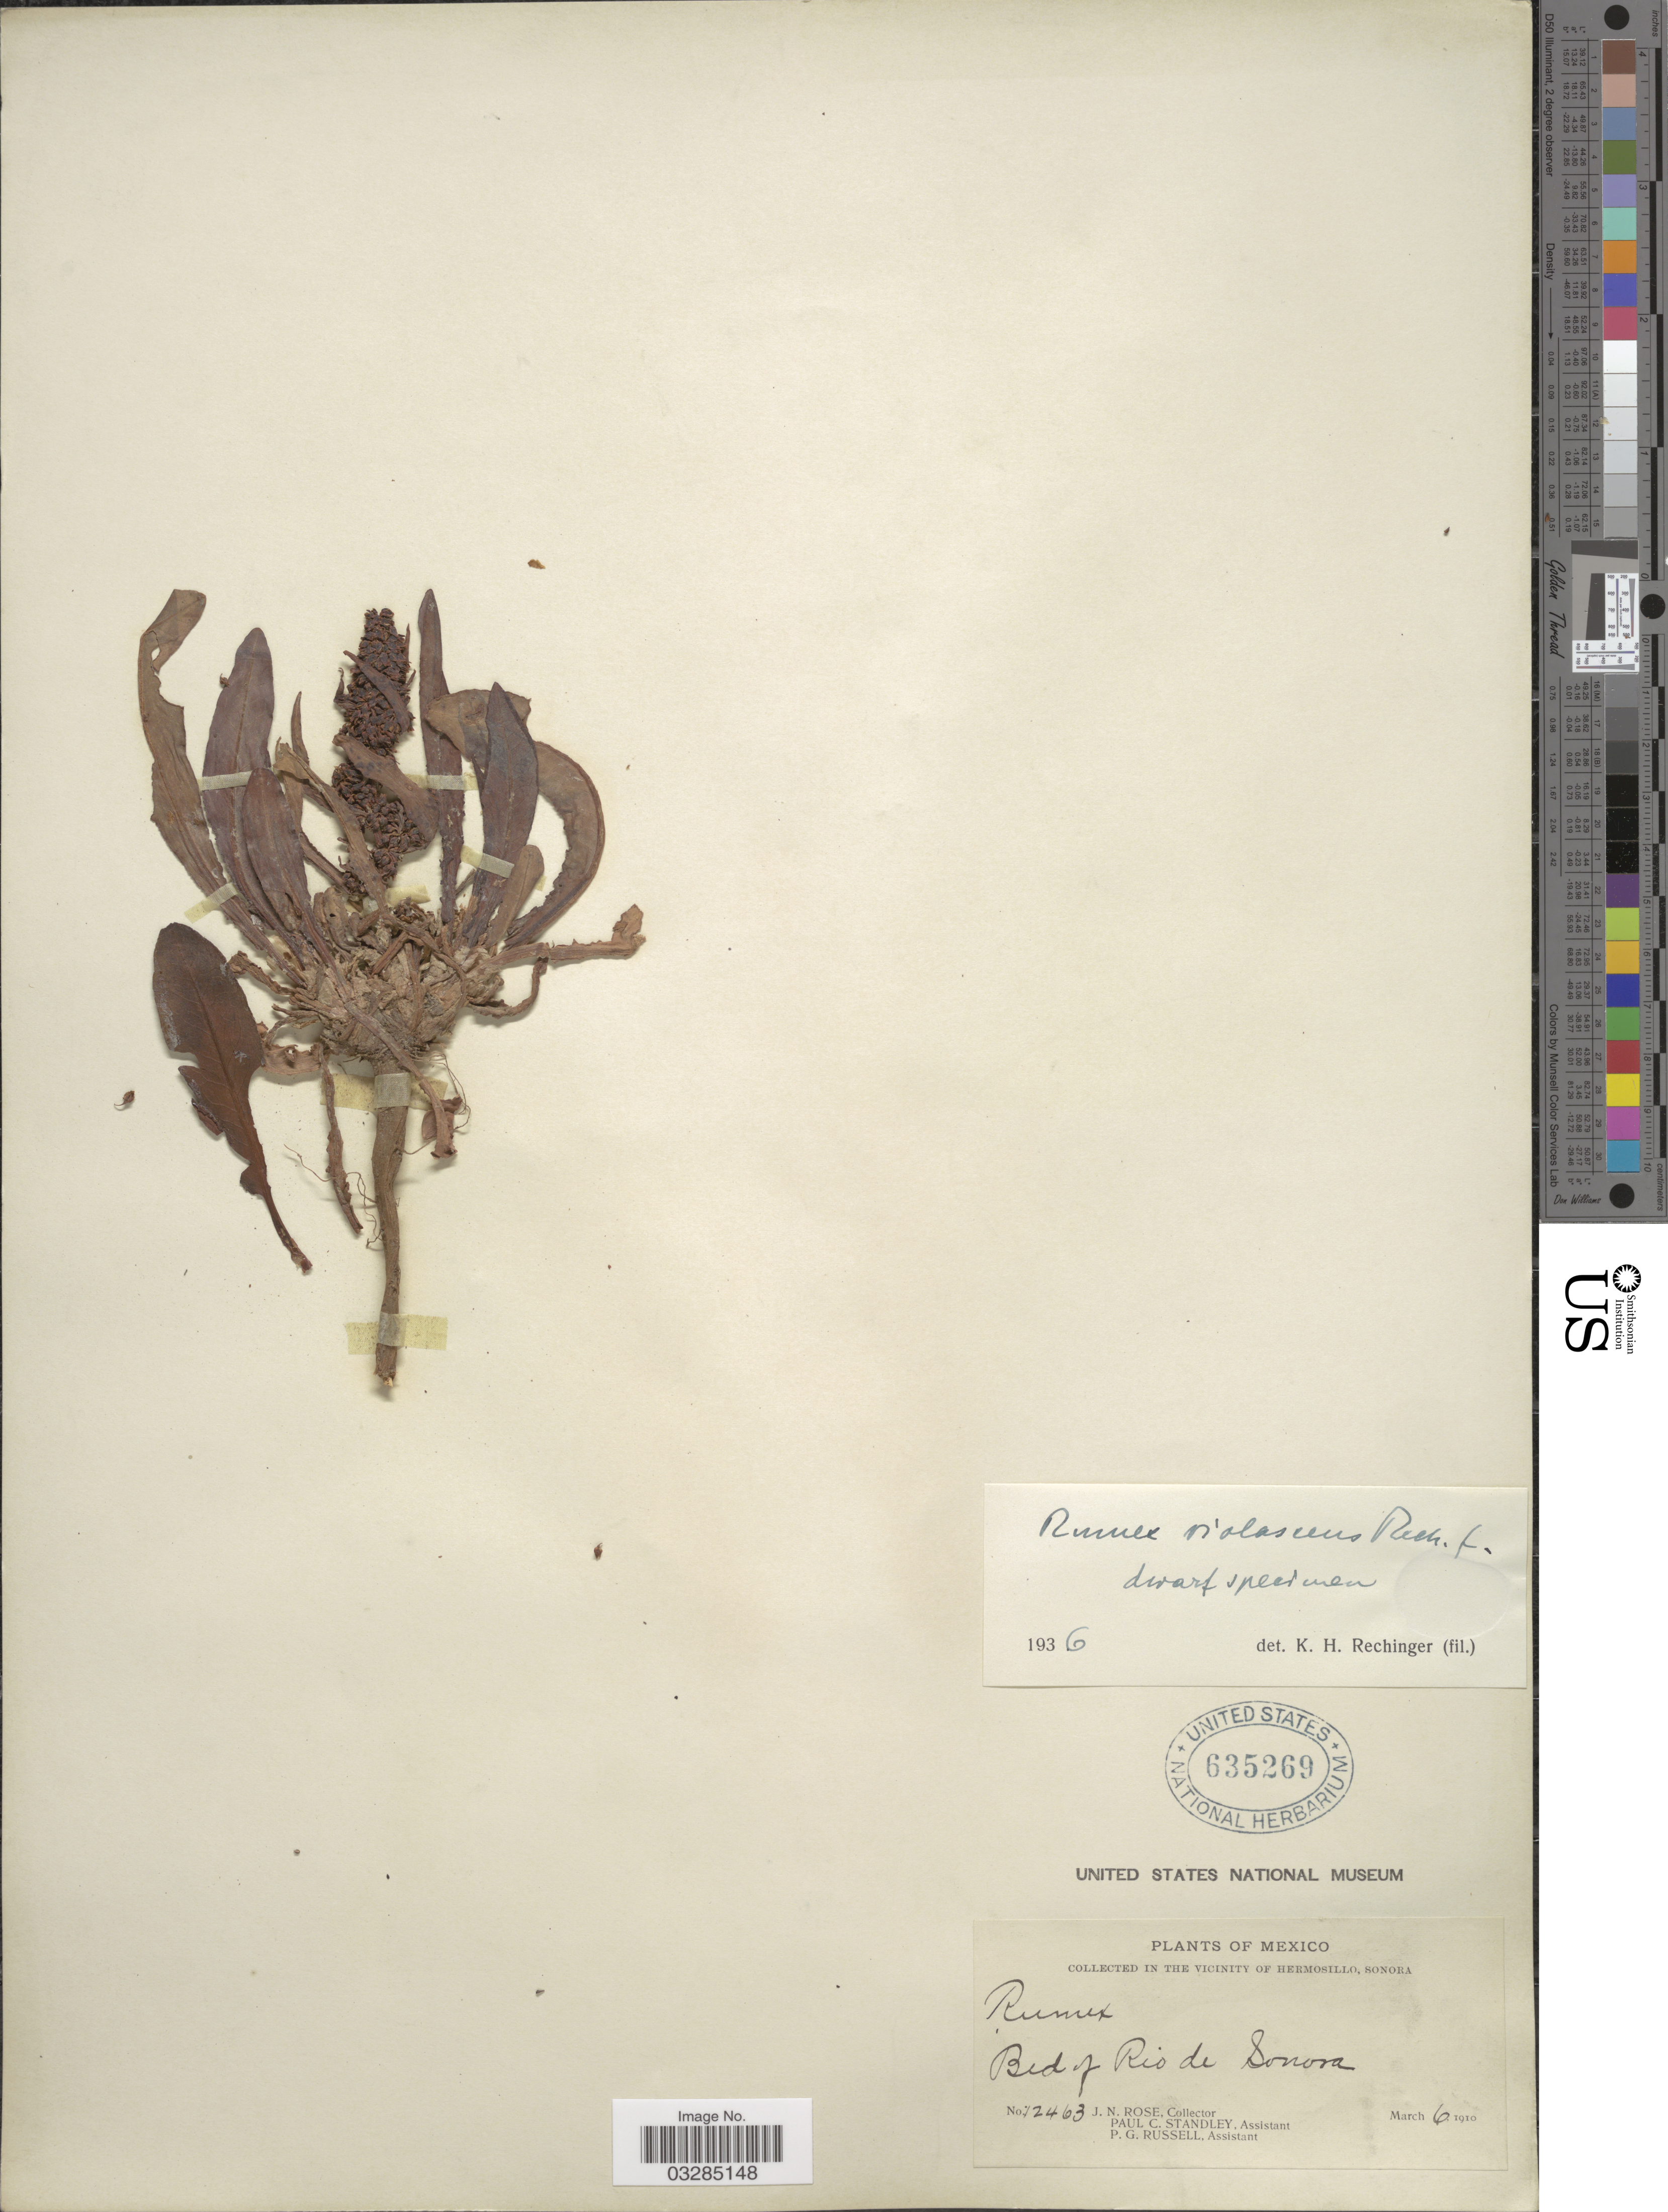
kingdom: Plantae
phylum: Tracheophyta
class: Magnoliopsida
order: Caryophyllales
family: Polygonaceae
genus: Rumex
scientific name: Rumex violascens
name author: Rech. f.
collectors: J. N. Rose, P. C. Standley & P. G. Russell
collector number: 12463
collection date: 1910-03-06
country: Mexico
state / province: Sonora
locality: In the vicinity of Hermosillo. Bed of Rio de Sonora.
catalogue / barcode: US 635269